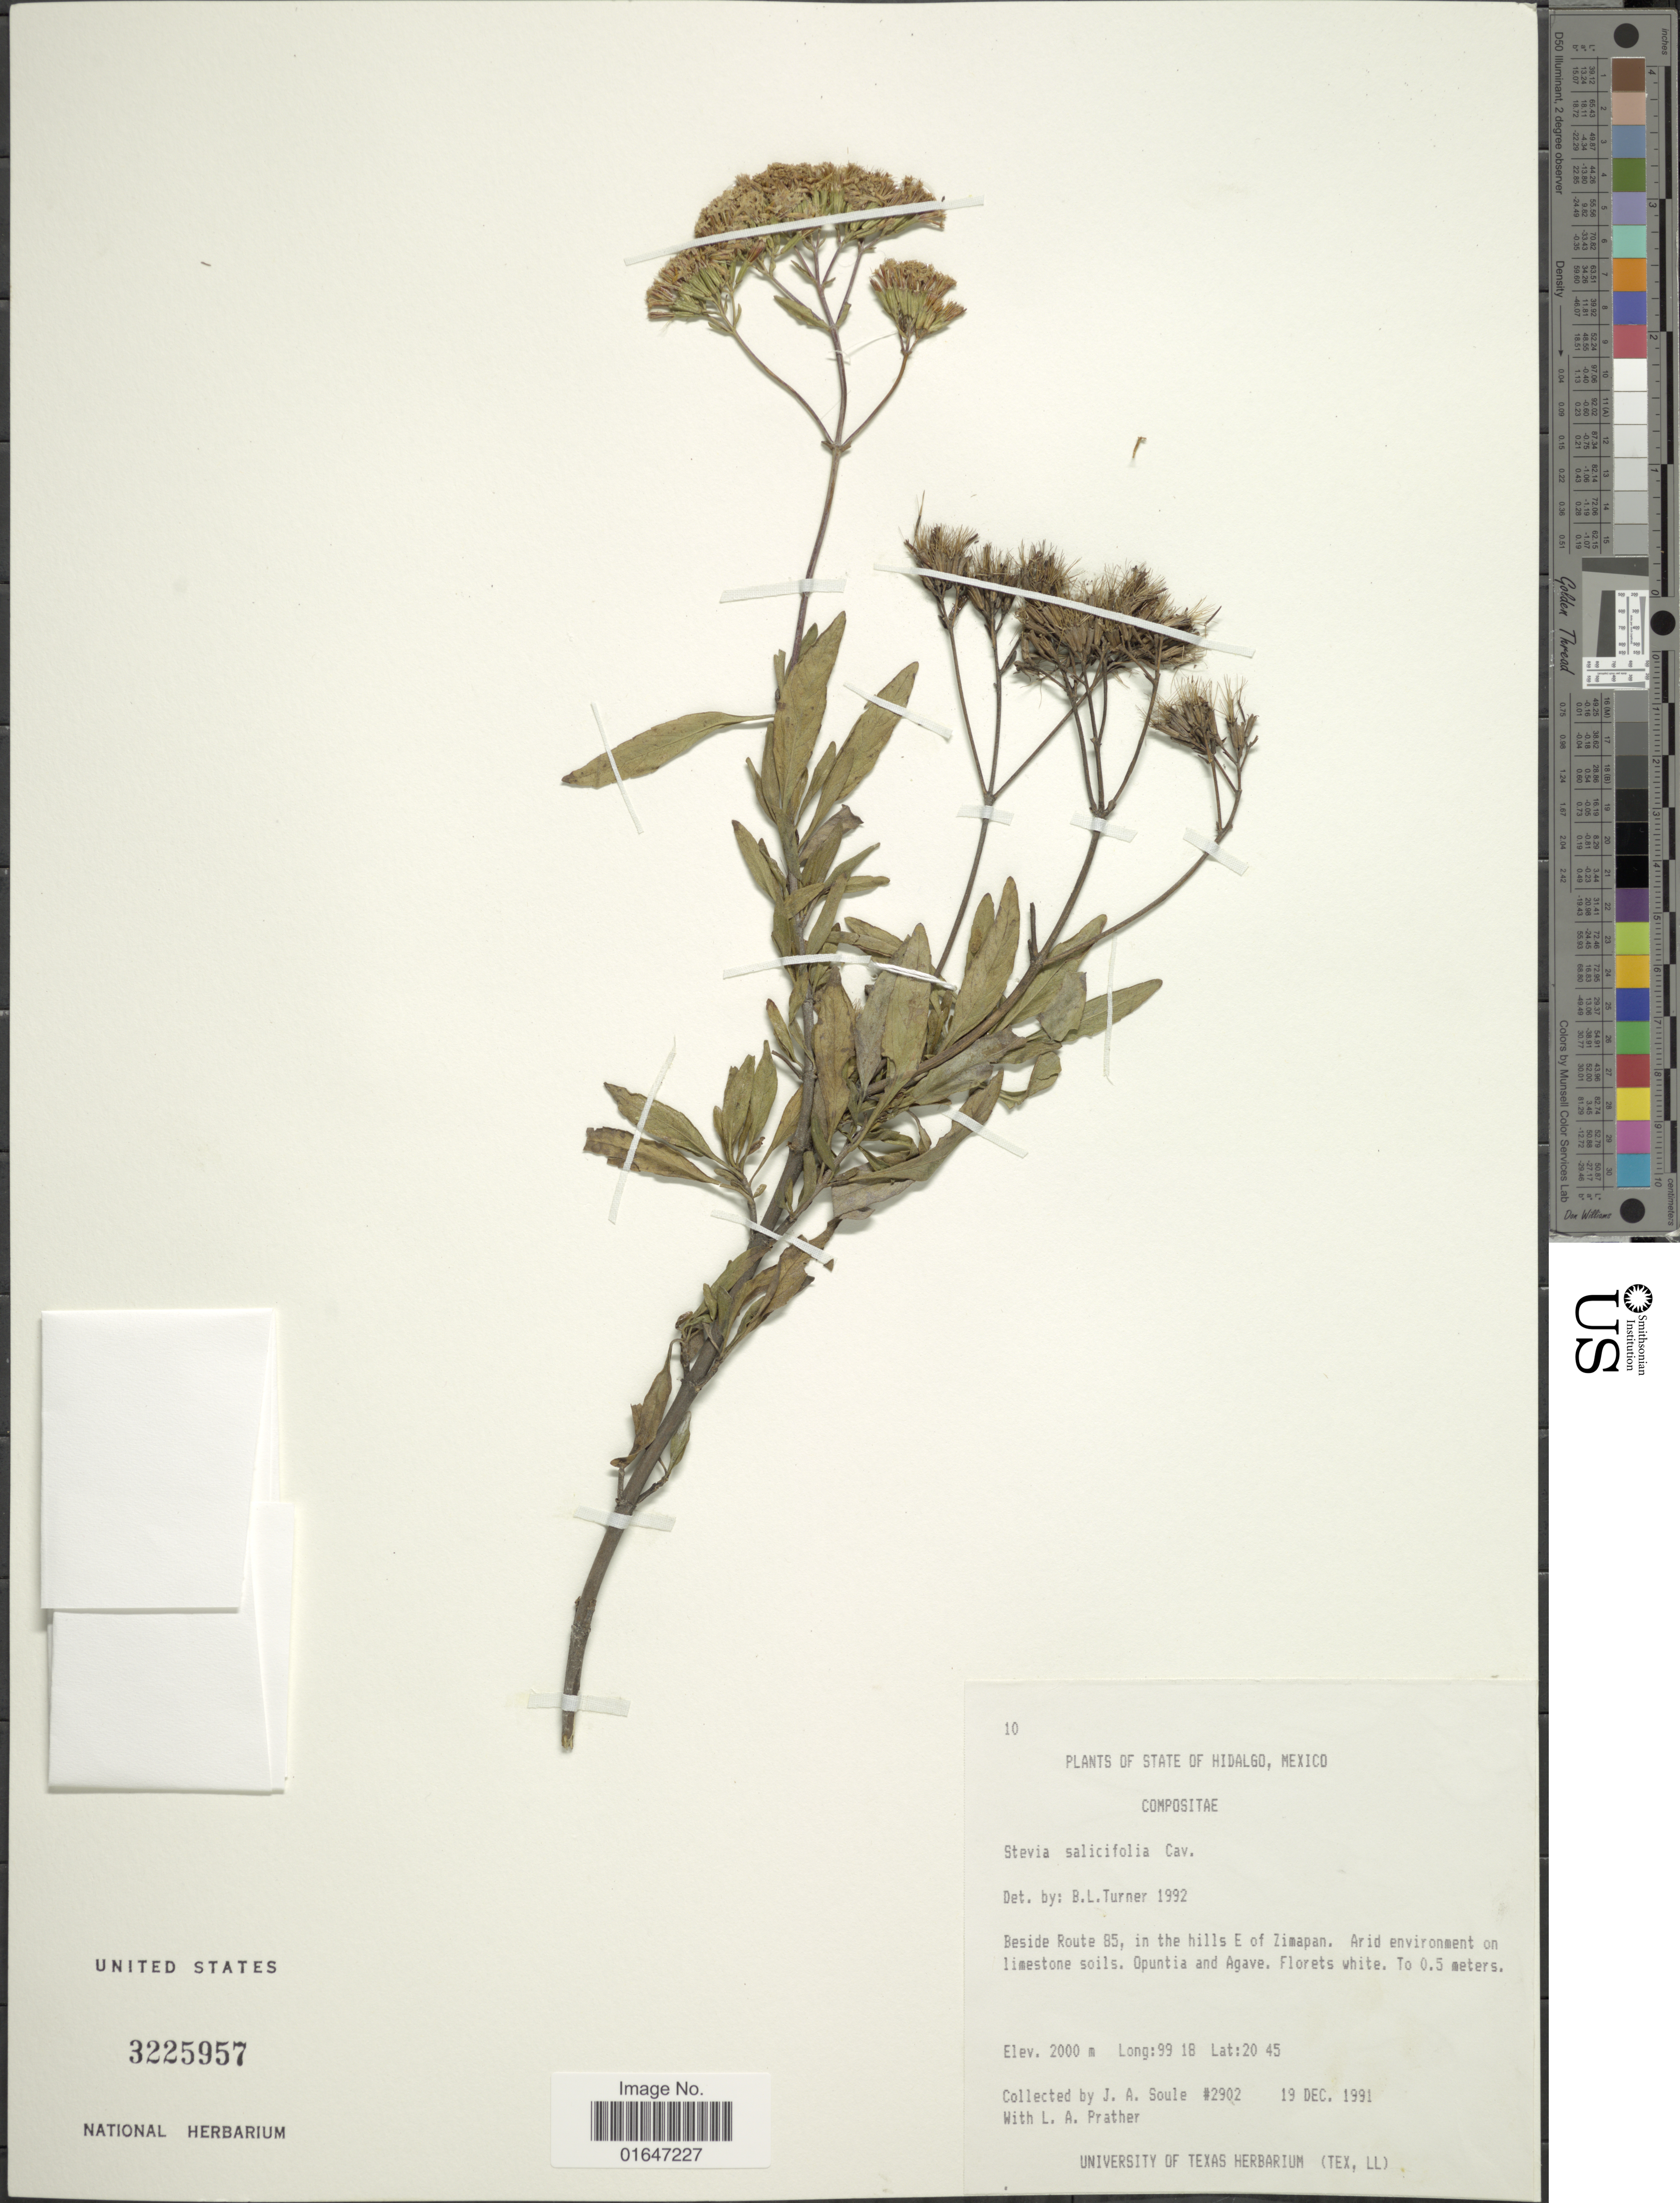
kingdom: Plantae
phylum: Tracheophyta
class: Magnoliopsida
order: Asterales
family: Asteraceae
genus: Stevia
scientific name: Stevia salicifolia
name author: Cav.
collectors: J. Soule & L. A. Prather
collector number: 2902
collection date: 1991-12-19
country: Mexico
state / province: Hidalgo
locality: Beside Route 85, in the hills E of Zimapan, Arid environment on limestone soils.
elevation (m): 2000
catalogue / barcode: US 3225957